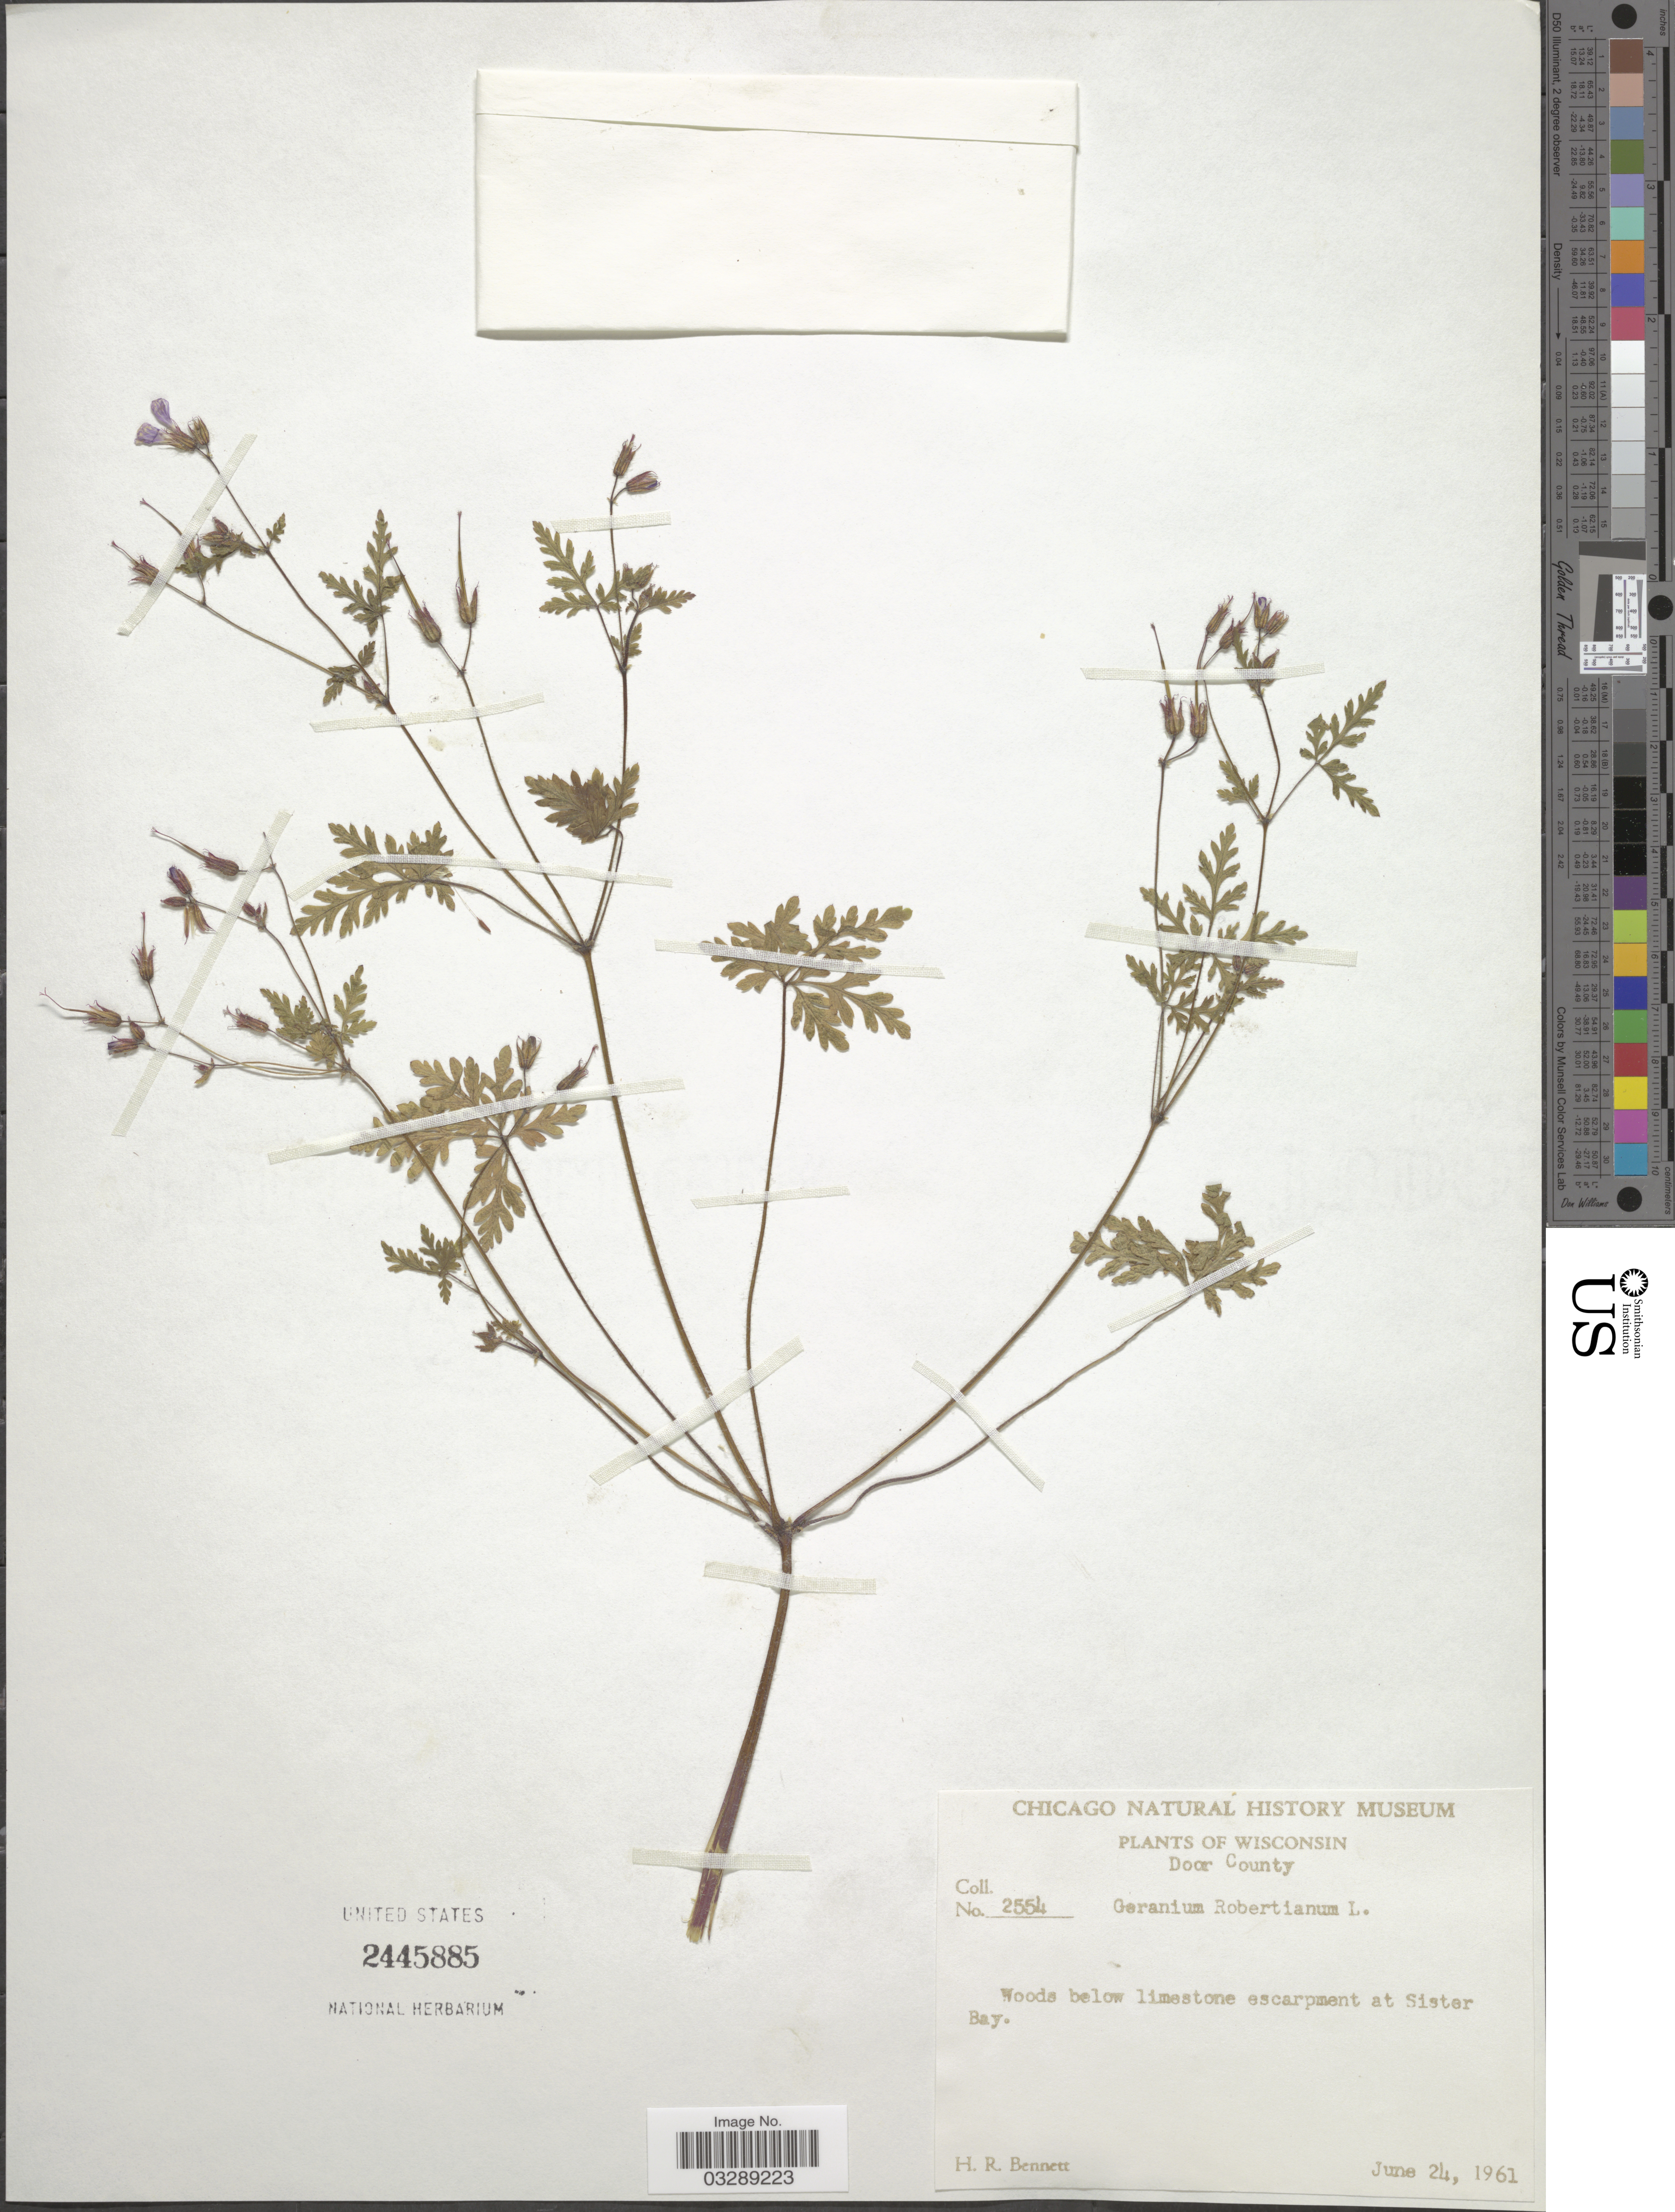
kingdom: Plantae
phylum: Tracheophyta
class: Magnoliopsida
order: Geraniales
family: Geraniaceae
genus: Geranium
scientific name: Geranium robertianum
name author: L.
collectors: H. R. Bennett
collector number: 2554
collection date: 1961-06-24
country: United States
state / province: Wisconsin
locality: Door County, Woods below limestone escarpment at Sister Bay.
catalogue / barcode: US 2445885